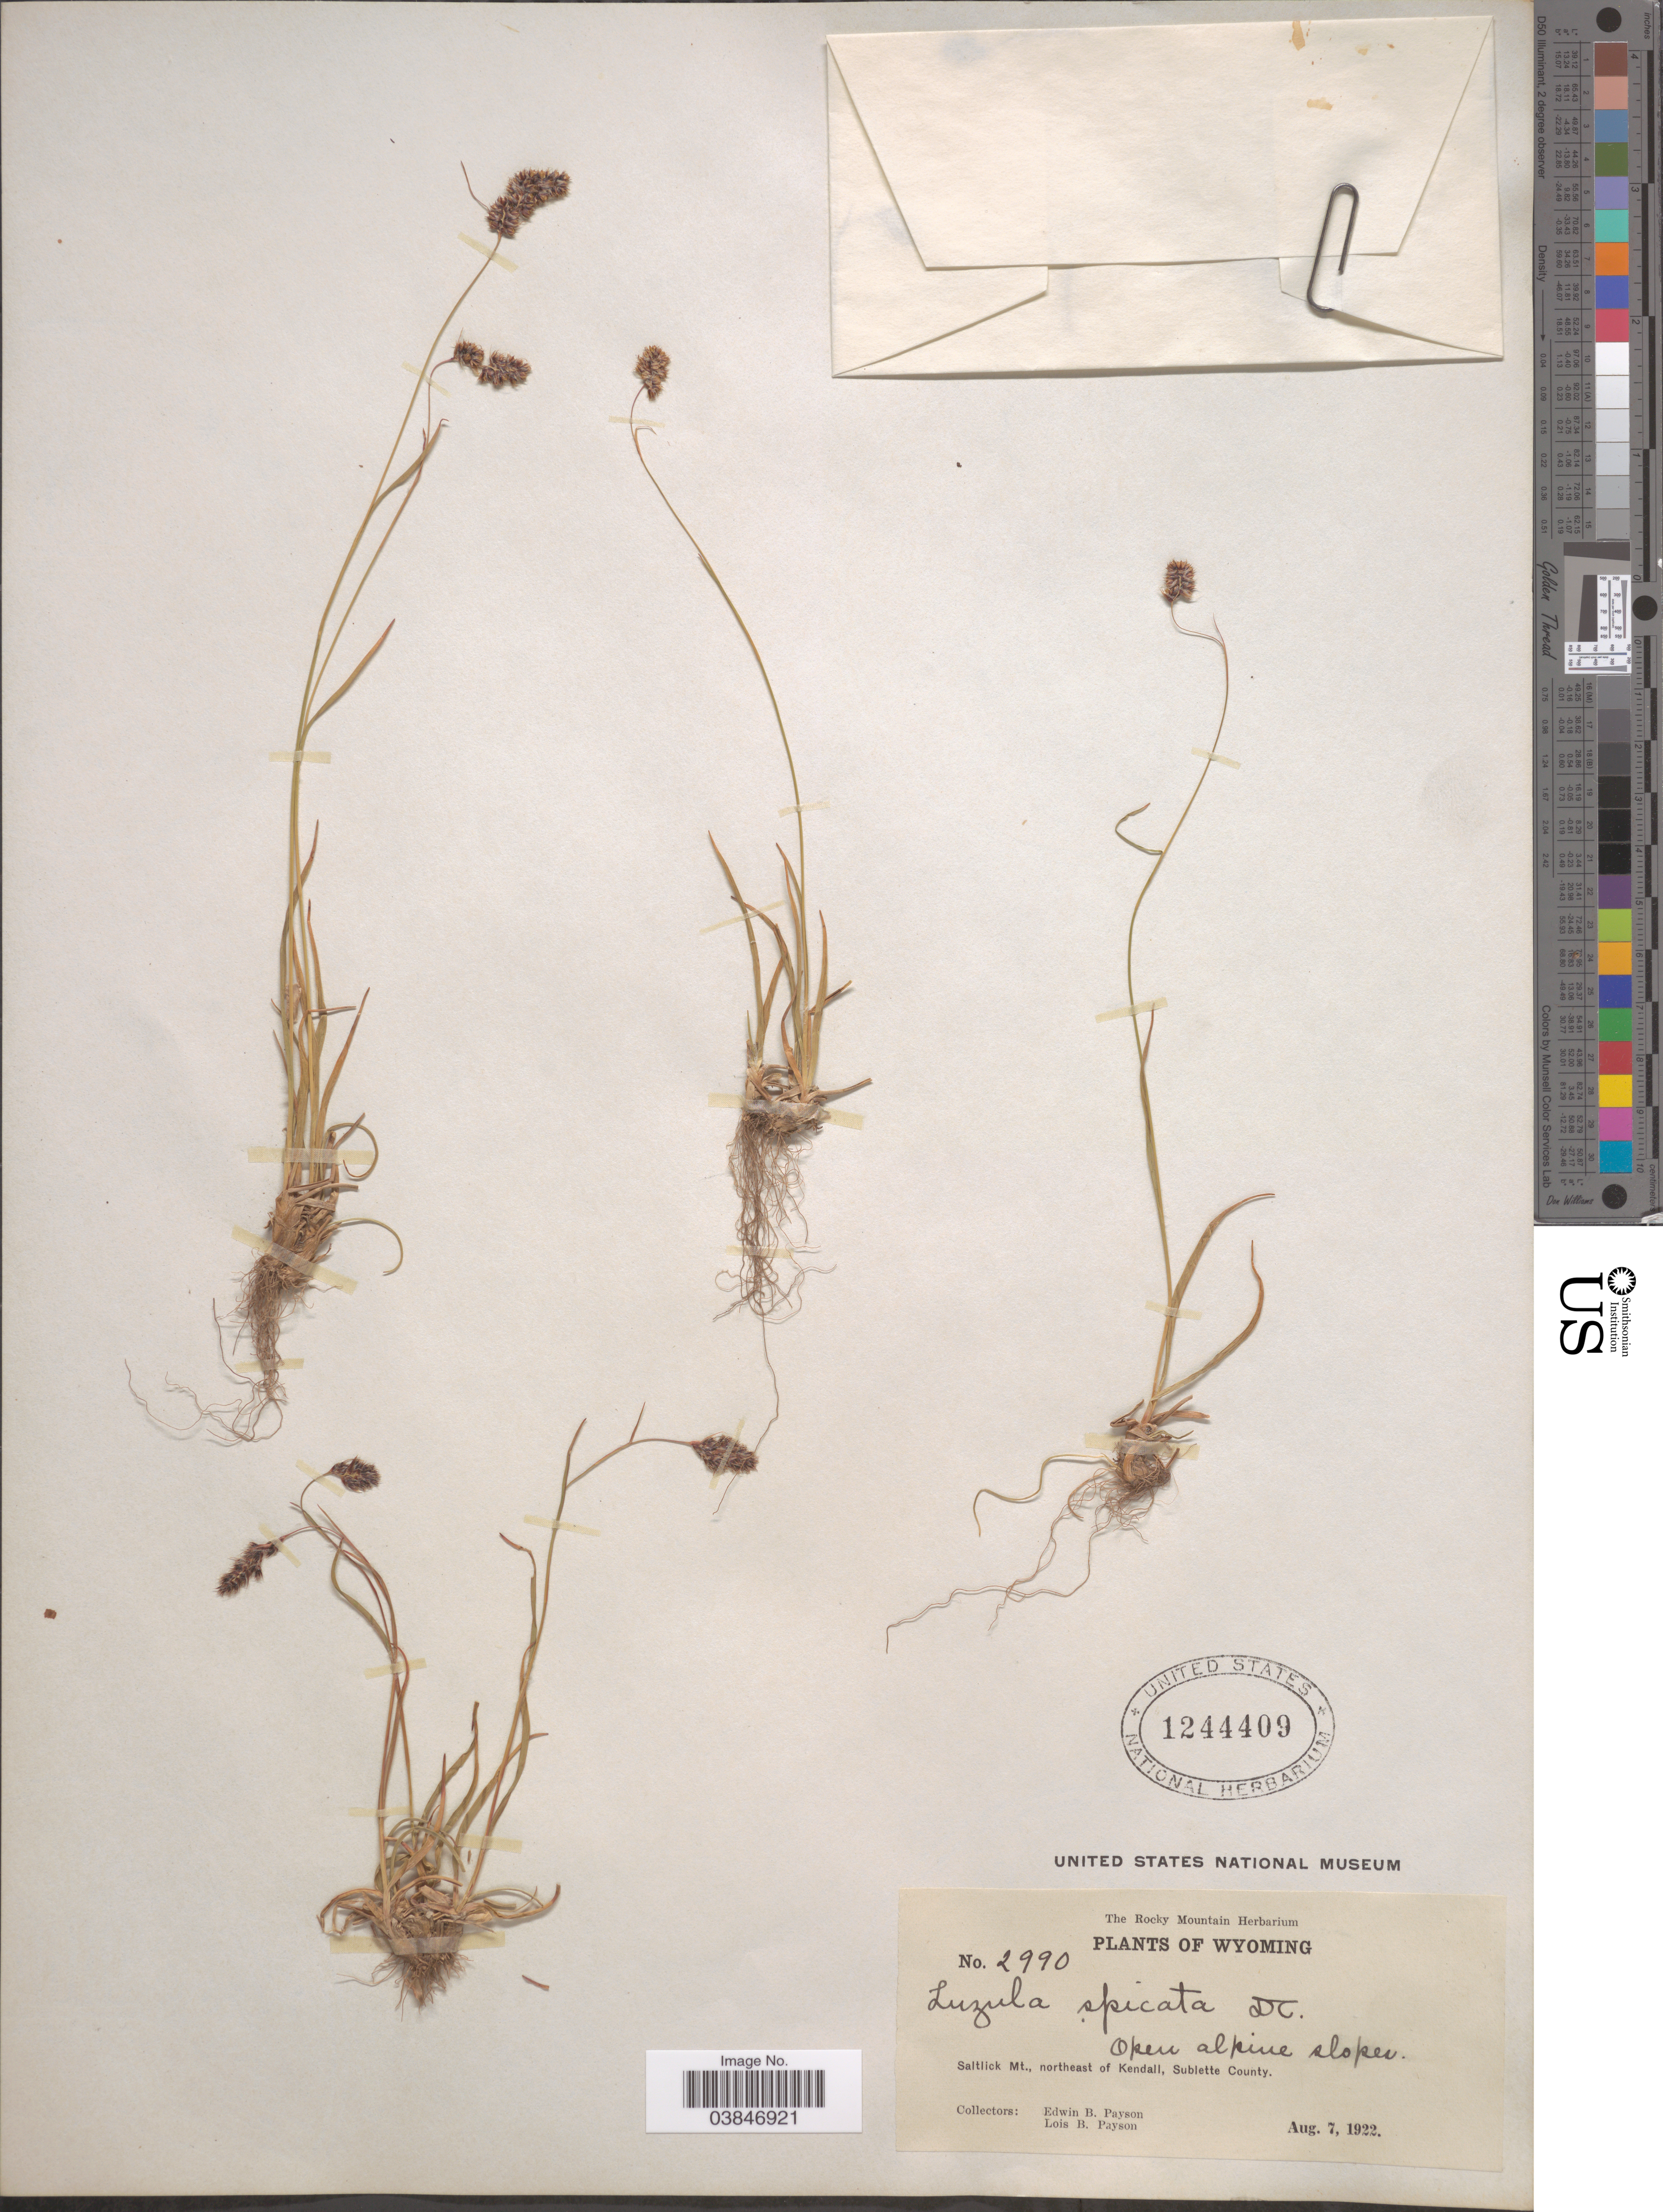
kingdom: Plantae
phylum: Tracheophyta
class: Liliopsida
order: Poales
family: Juncaceae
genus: Luzula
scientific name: Luzula spicata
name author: (L.) DC.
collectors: E. B. Payson & L. Payson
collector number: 2990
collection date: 1922-08-07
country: United States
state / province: Wyoming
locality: Saltlick Mt., northeast of Kendall, Sublette County.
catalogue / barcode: US 1244409